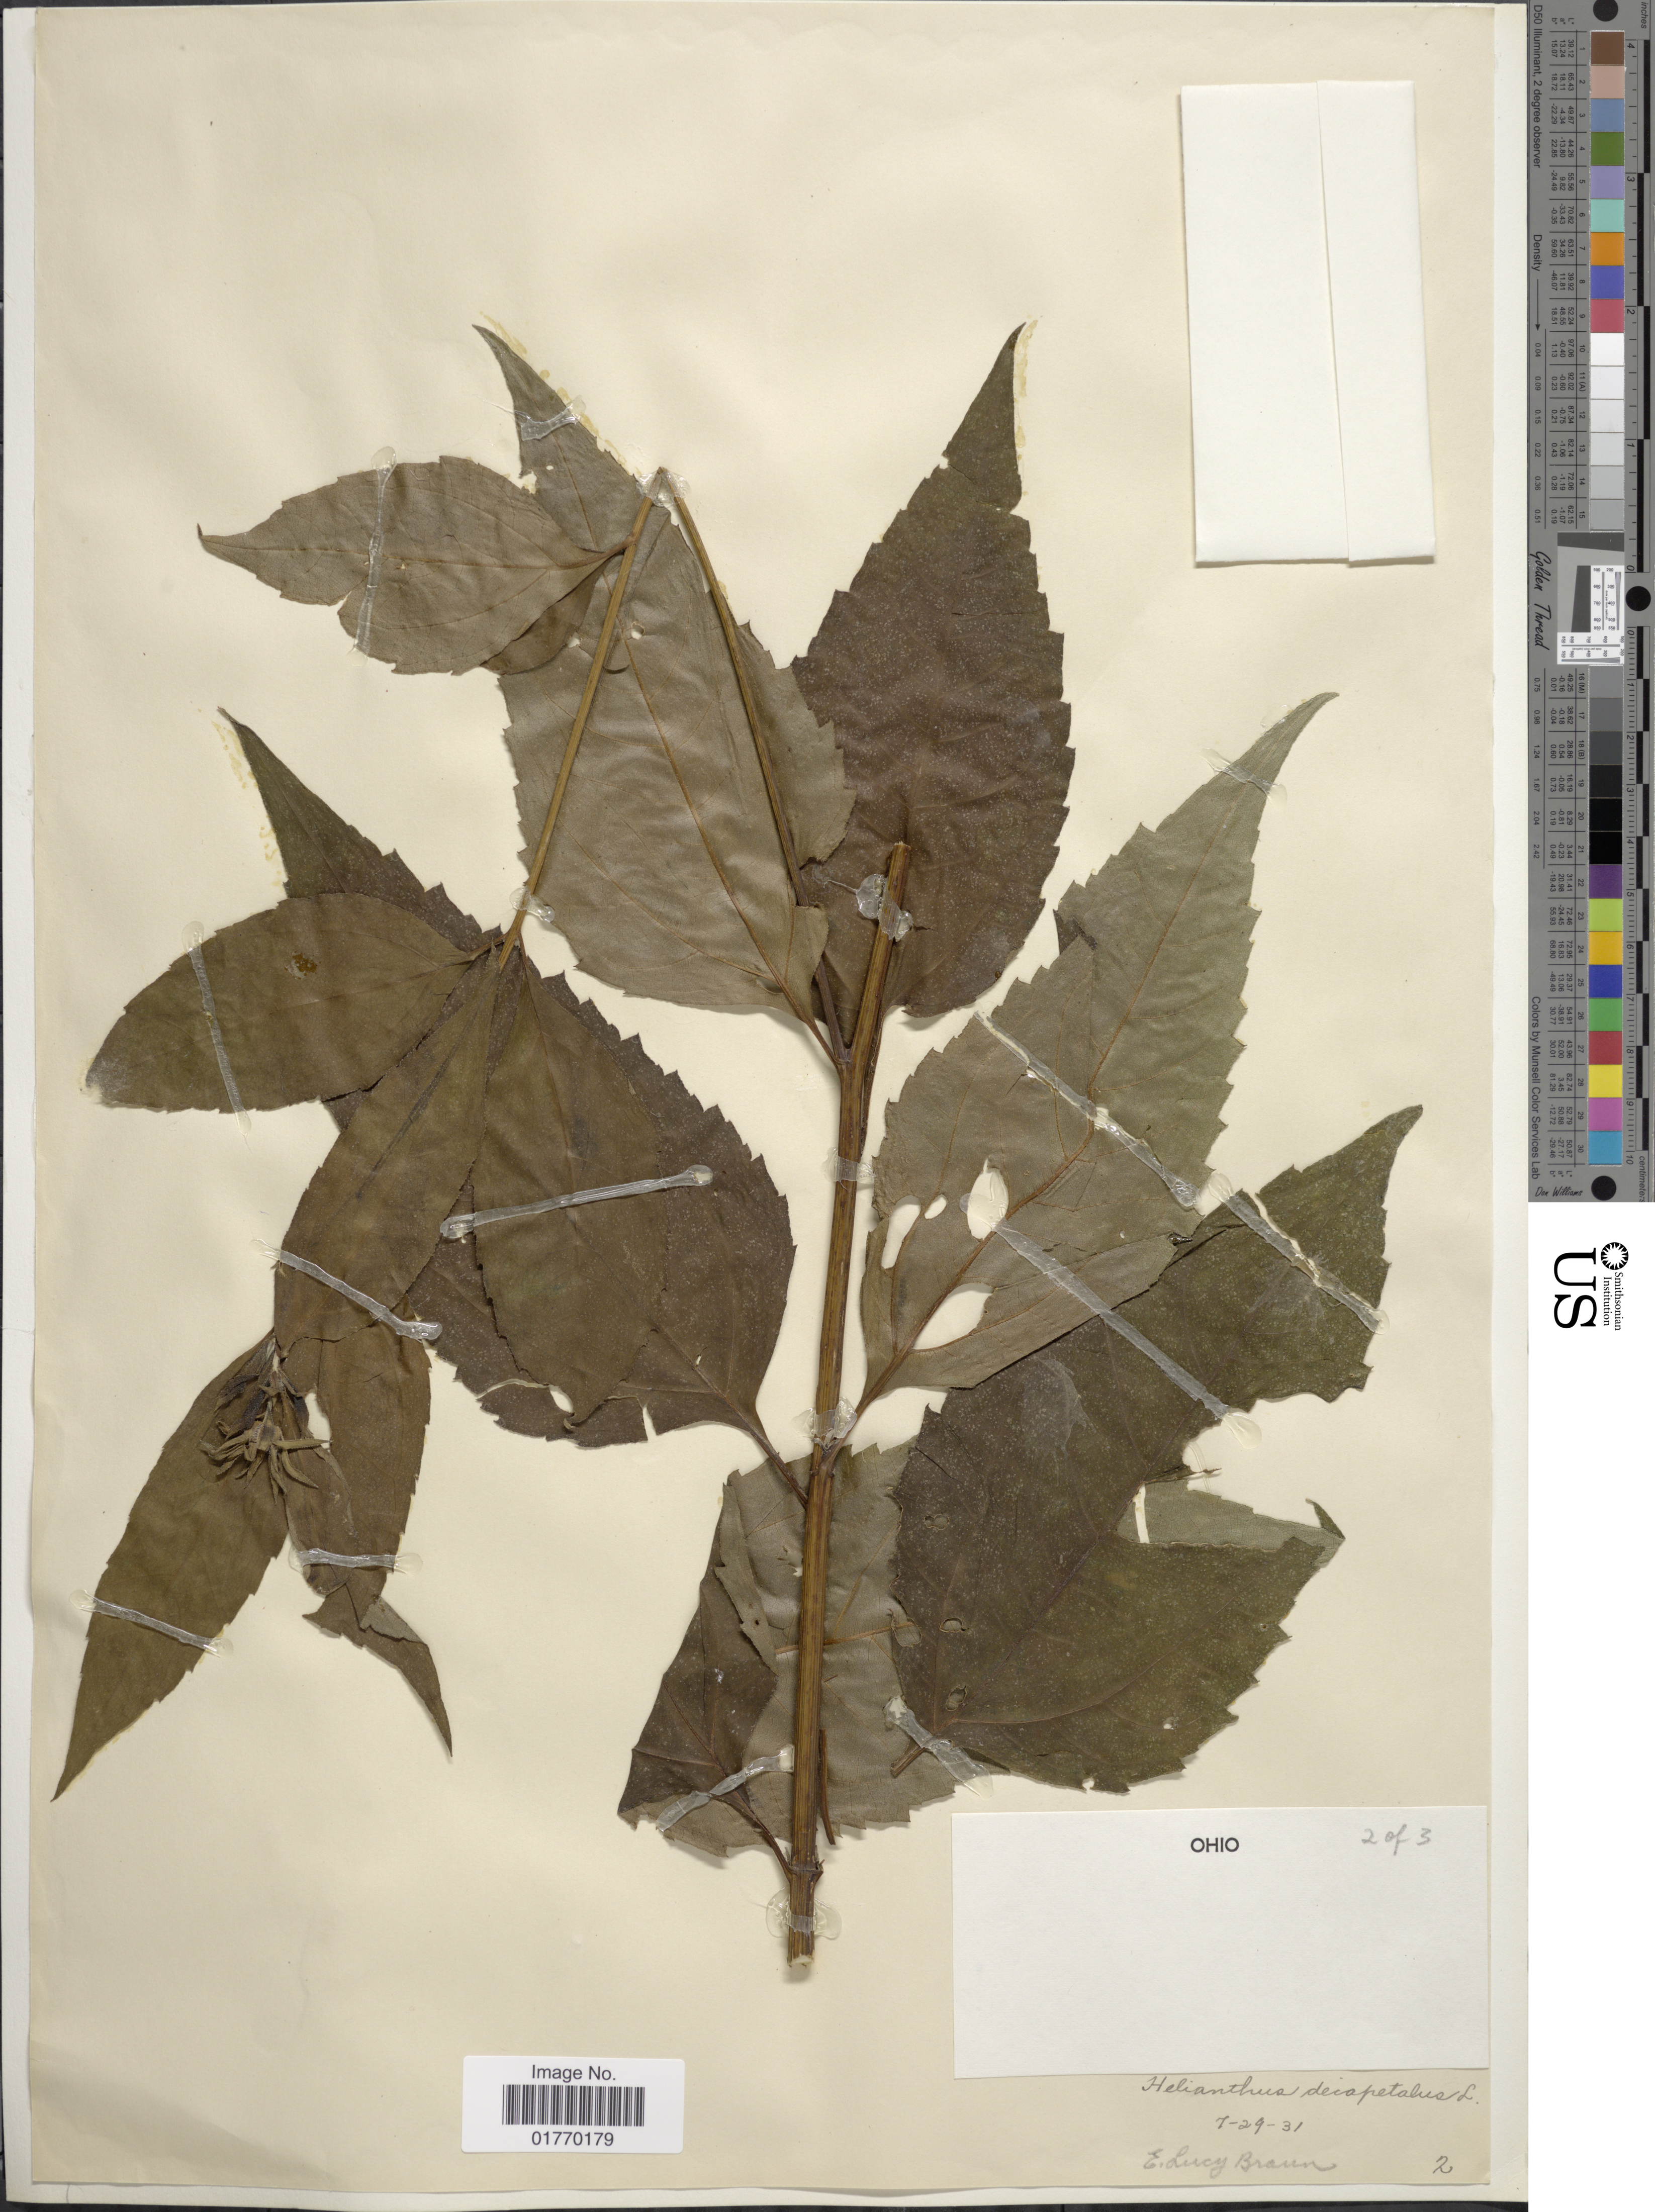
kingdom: Plantae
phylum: Tracheophyta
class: Magnoliopsida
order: Asterales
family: Asteraceae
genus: Helianthus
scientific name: Helianthus decapetalus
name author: L.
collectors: E. L. Braun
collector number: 2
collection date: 1931-07-29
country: United States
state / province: Ohio